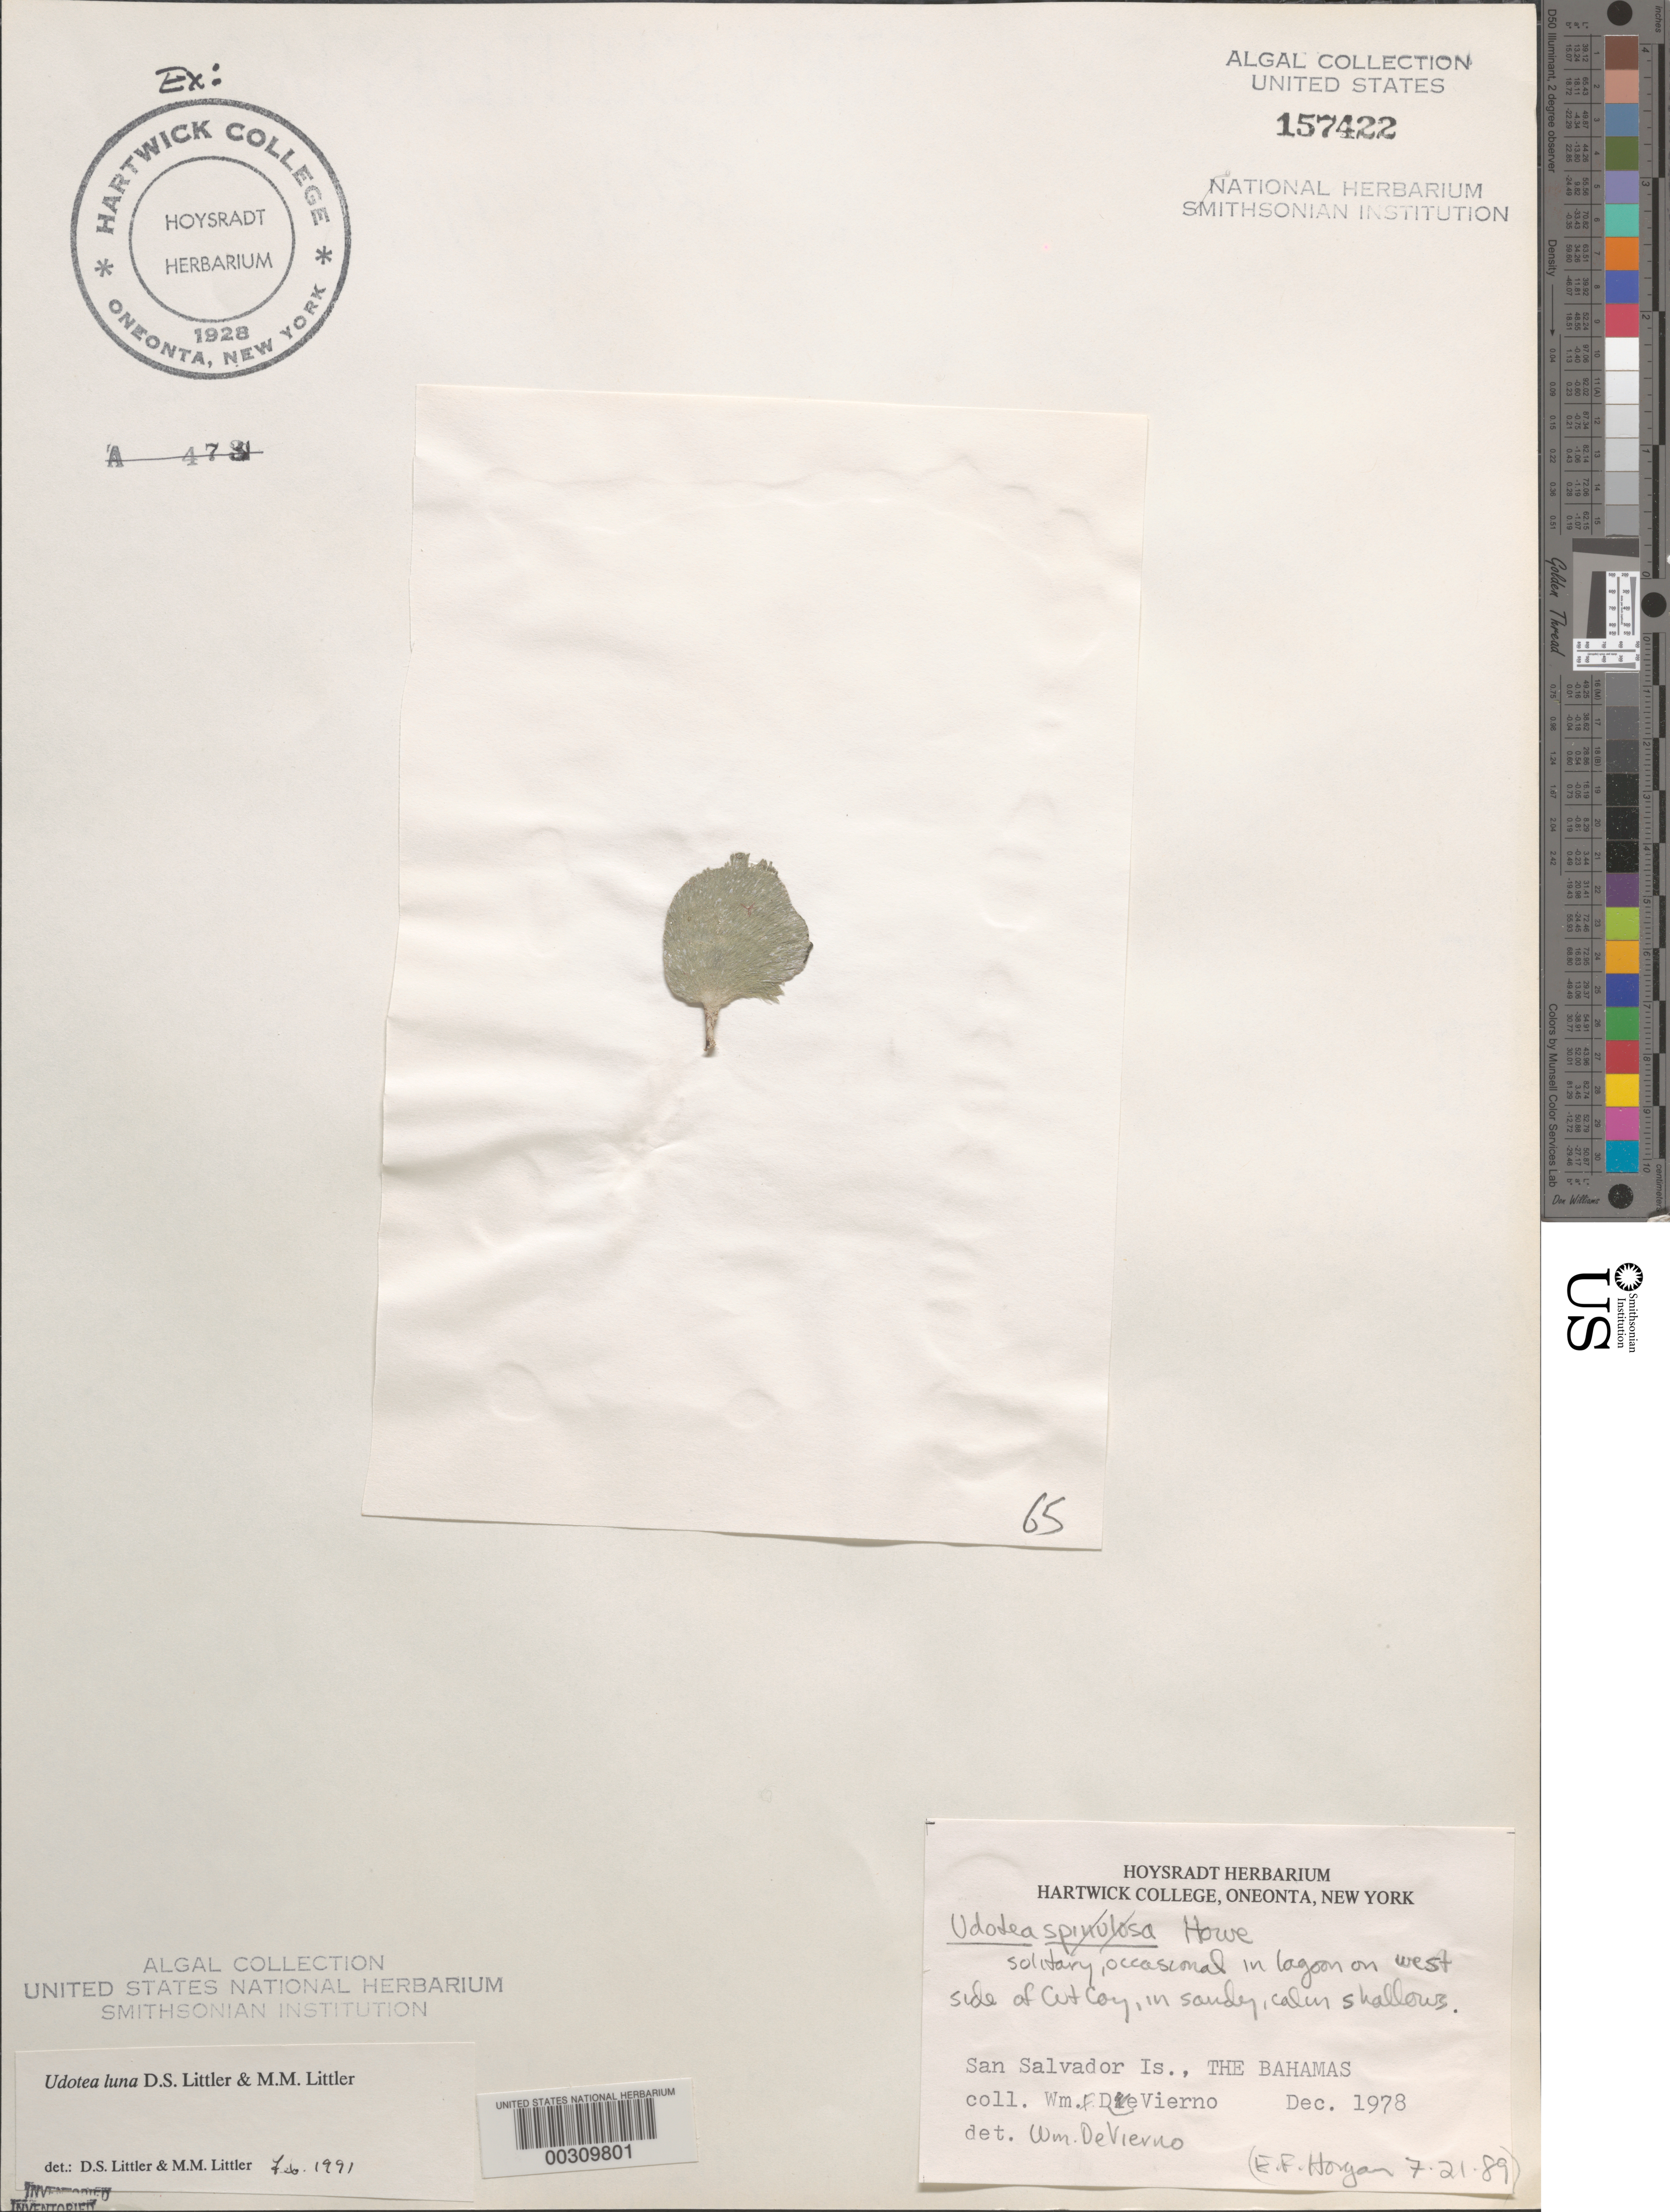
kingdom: Plantae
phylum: Chlorophyta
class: Ulvophyceae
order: Bryopsidales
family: Udoteaceae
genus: Udotea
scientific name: Udotea luna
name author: D.S. Littler & Littler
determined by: Littler, D. S.; Littler, M. M.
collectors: W. Devierno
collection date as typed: Dec 1978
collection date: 1978-12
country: Bahamas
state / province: San Salvador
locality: Cut cay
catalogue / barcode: US 157422